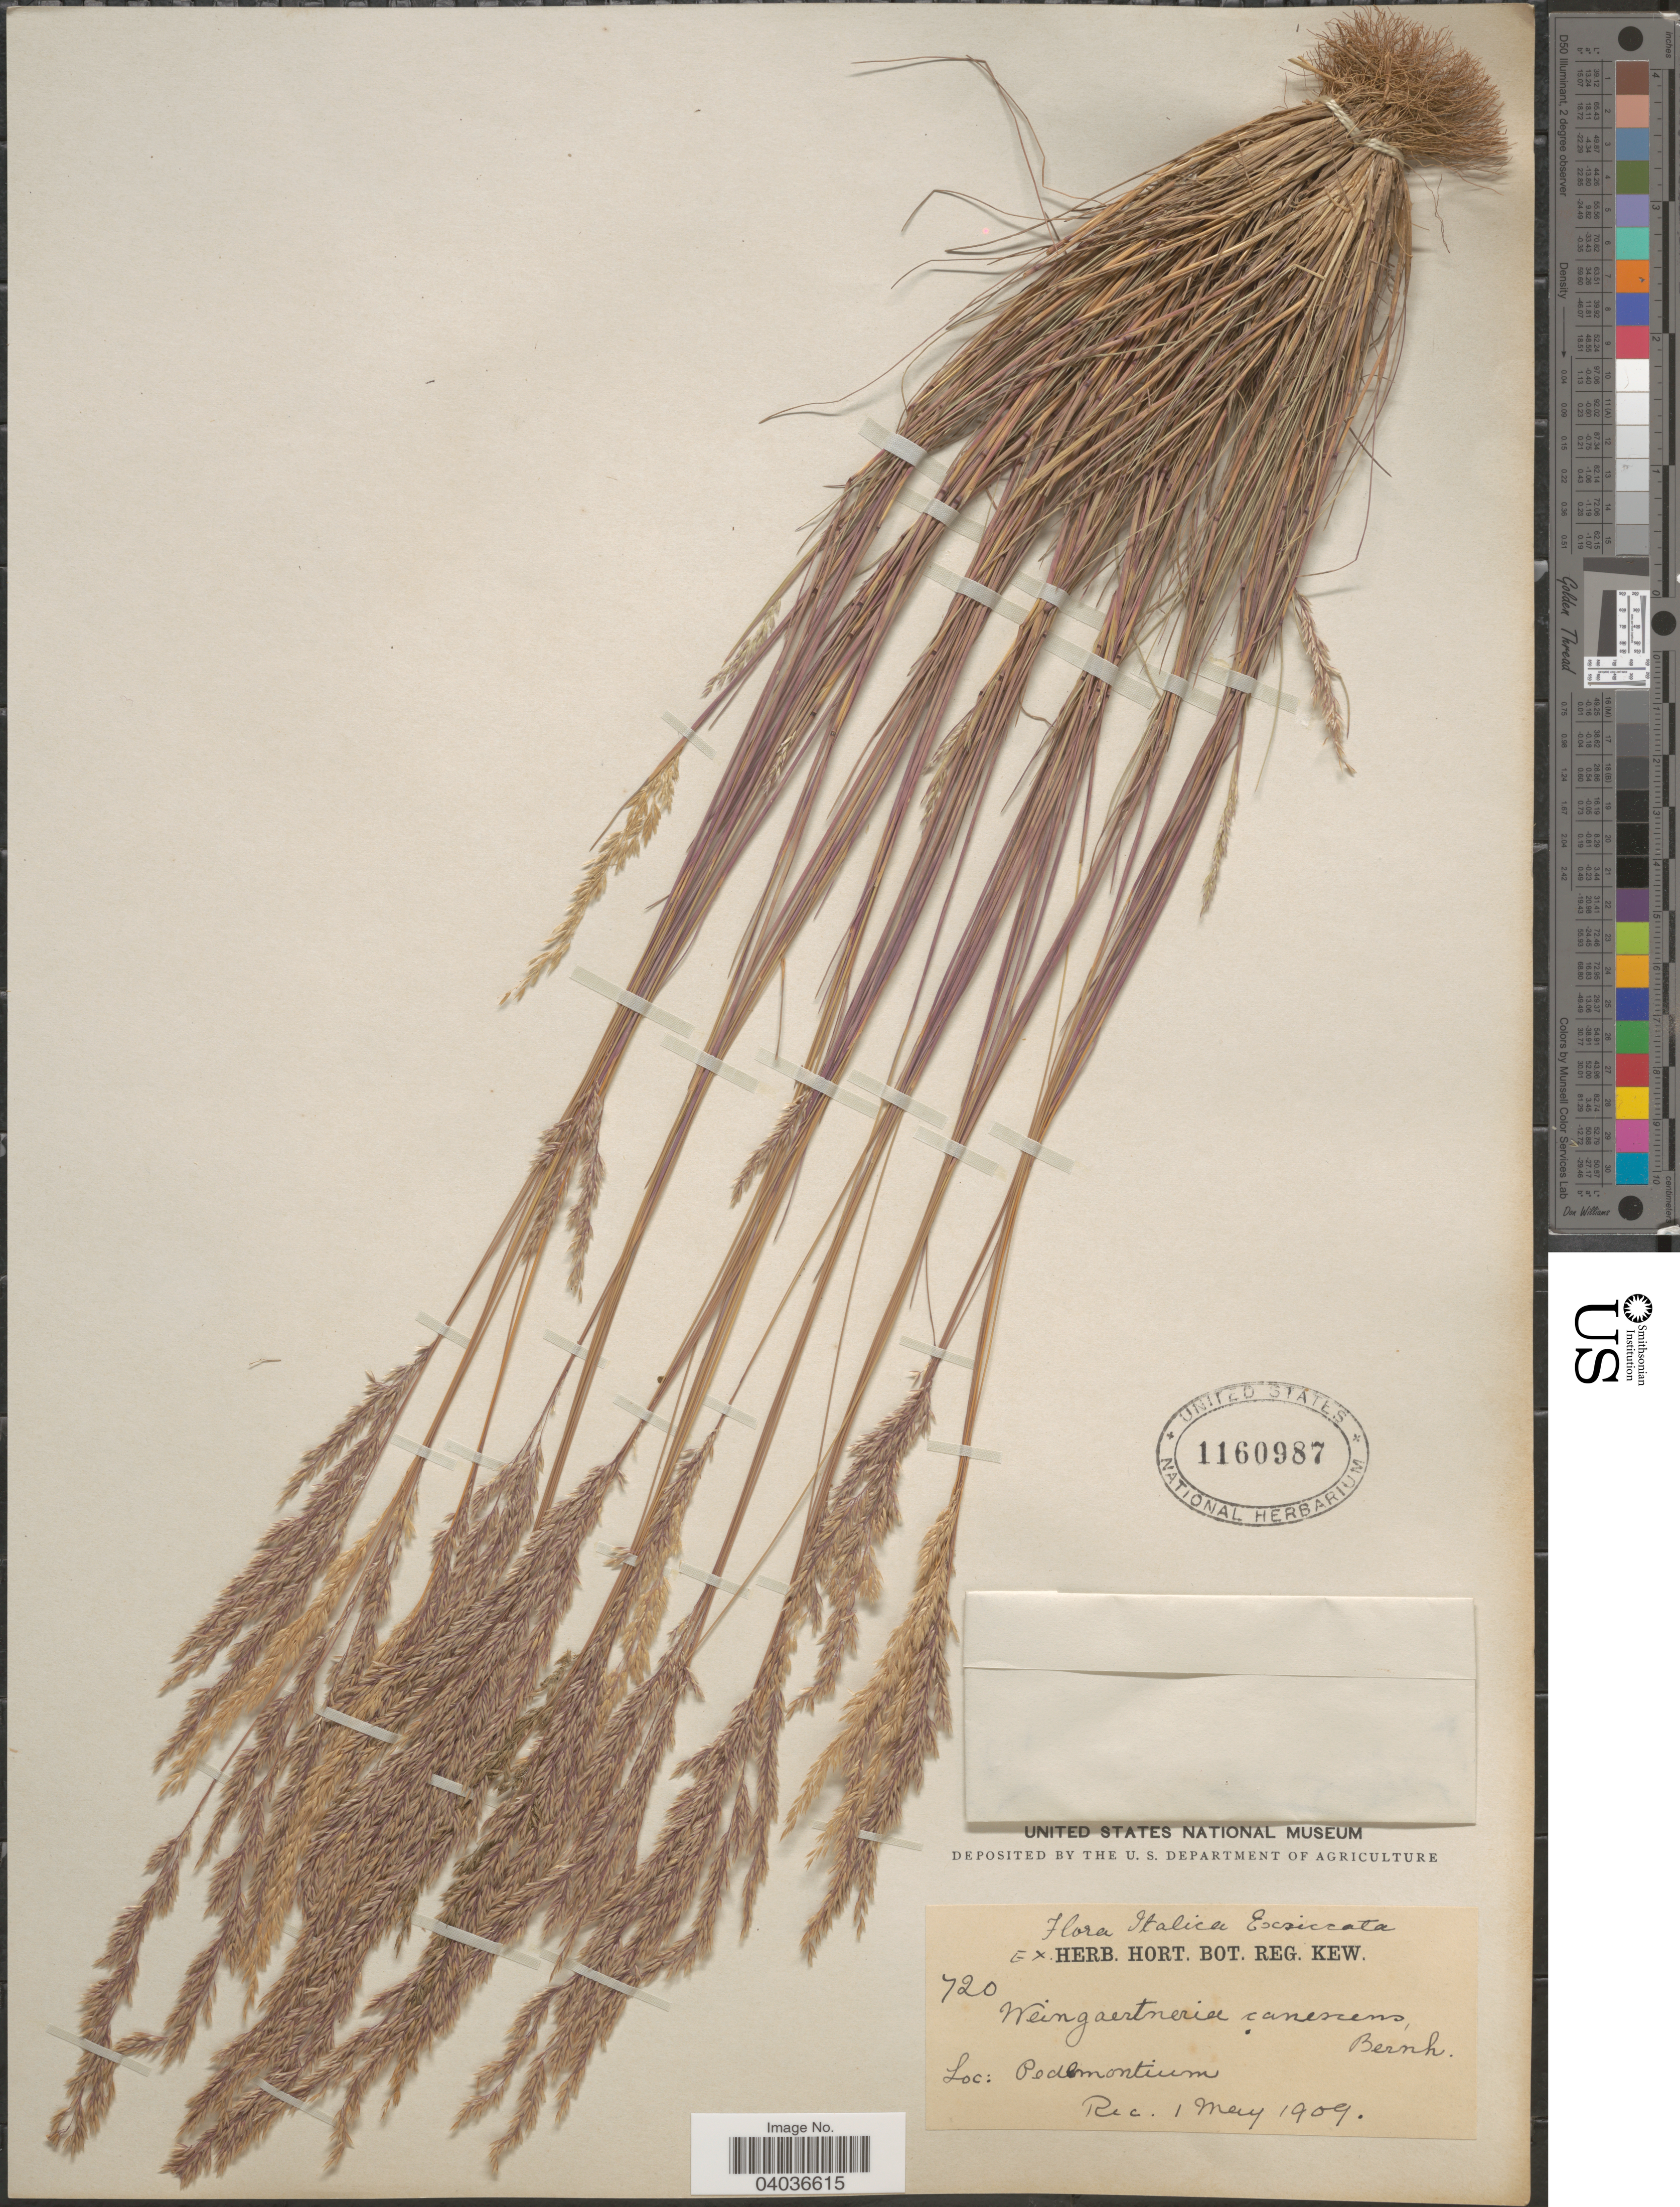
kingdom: Plantae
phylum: Tracheophyta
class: Liliopsida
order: Poales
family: Poaceae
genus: Corynephorus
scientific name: Corynephorus canescens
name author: (L, MEL) P. Beauv.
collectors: Ex herb. Hort. Bot. Reg. Kew.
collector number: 720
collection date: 1909-05-01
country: Italy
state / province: Piedmont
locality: Pedemontium.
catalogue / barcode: US 1160987